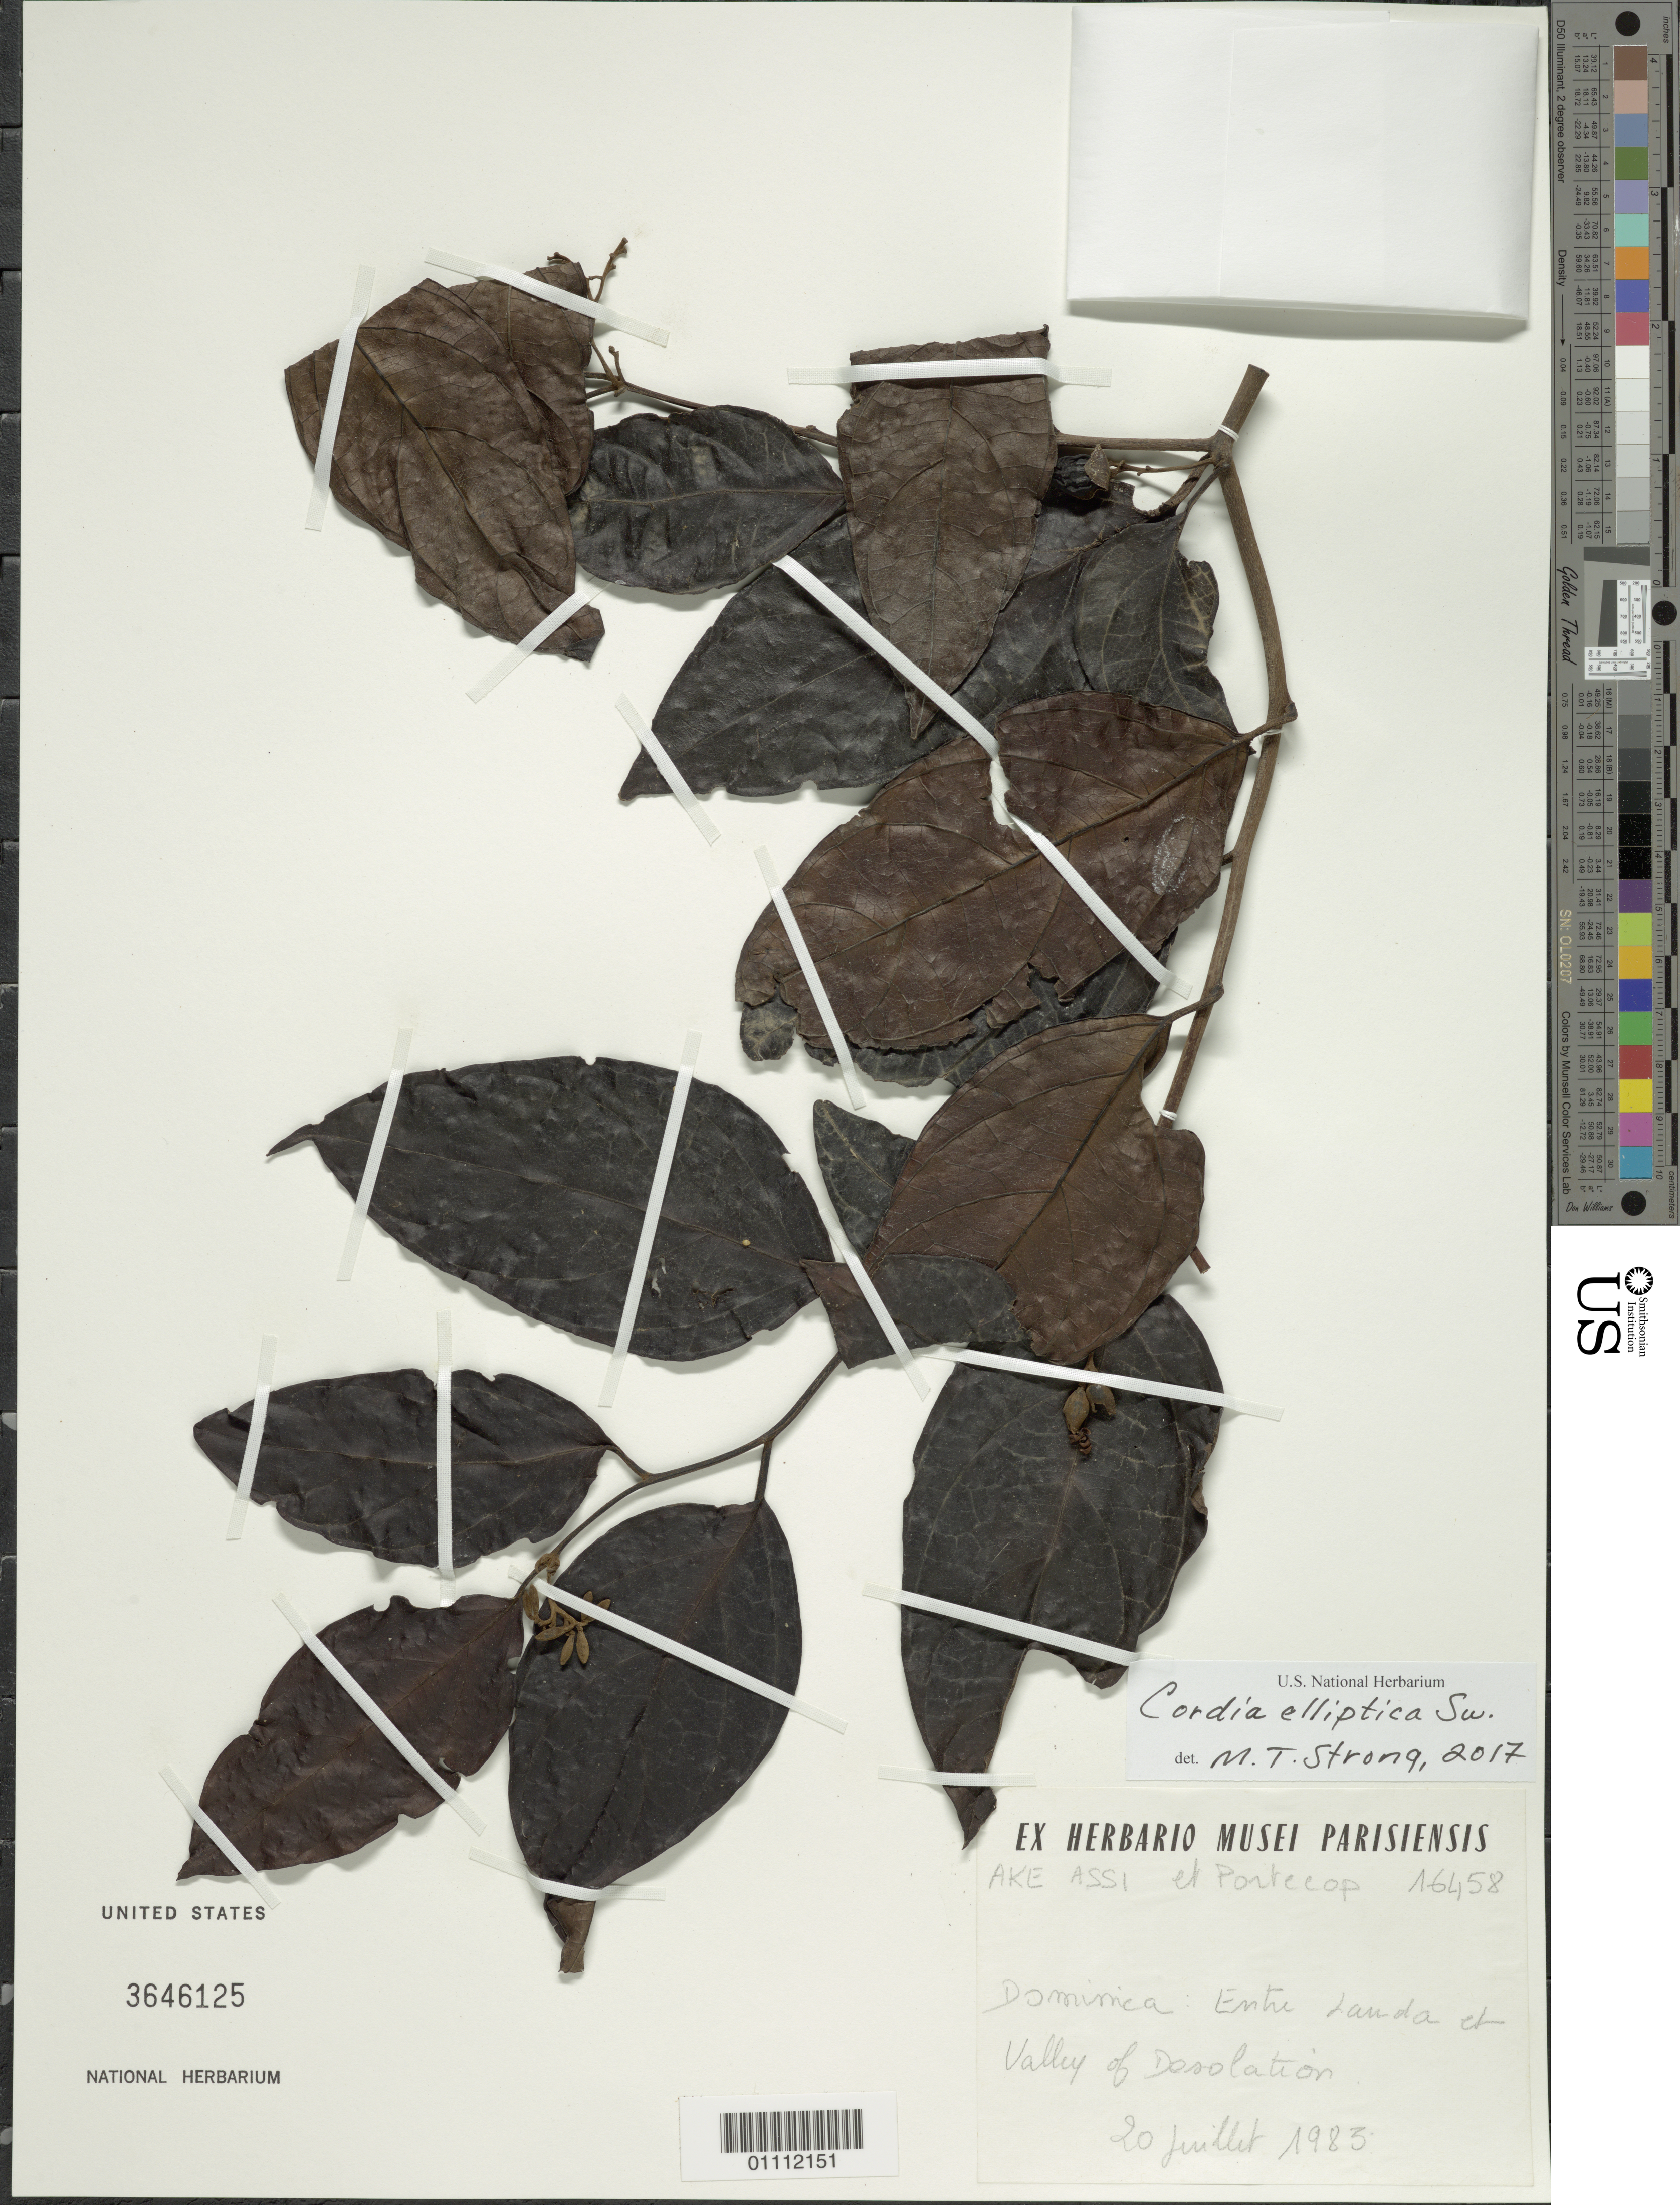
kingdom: Plantae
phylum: Tracheophyta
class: Magnoliopsida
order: Boraginales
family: Cordiaceae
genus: Cordia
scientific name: Cordia elliptica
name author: Sw.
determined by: Strong, Mark T., (BOT), Smithsonian Institution - National Museum of Natural History (UNITED STATES)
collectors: -. Ake-Assi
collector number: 16458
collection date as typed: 20 Jul 1983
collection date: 1983-07-20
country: Dominica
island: Dominica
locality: Entre Lauda et Valley of Desolation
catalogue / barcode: US 3646125